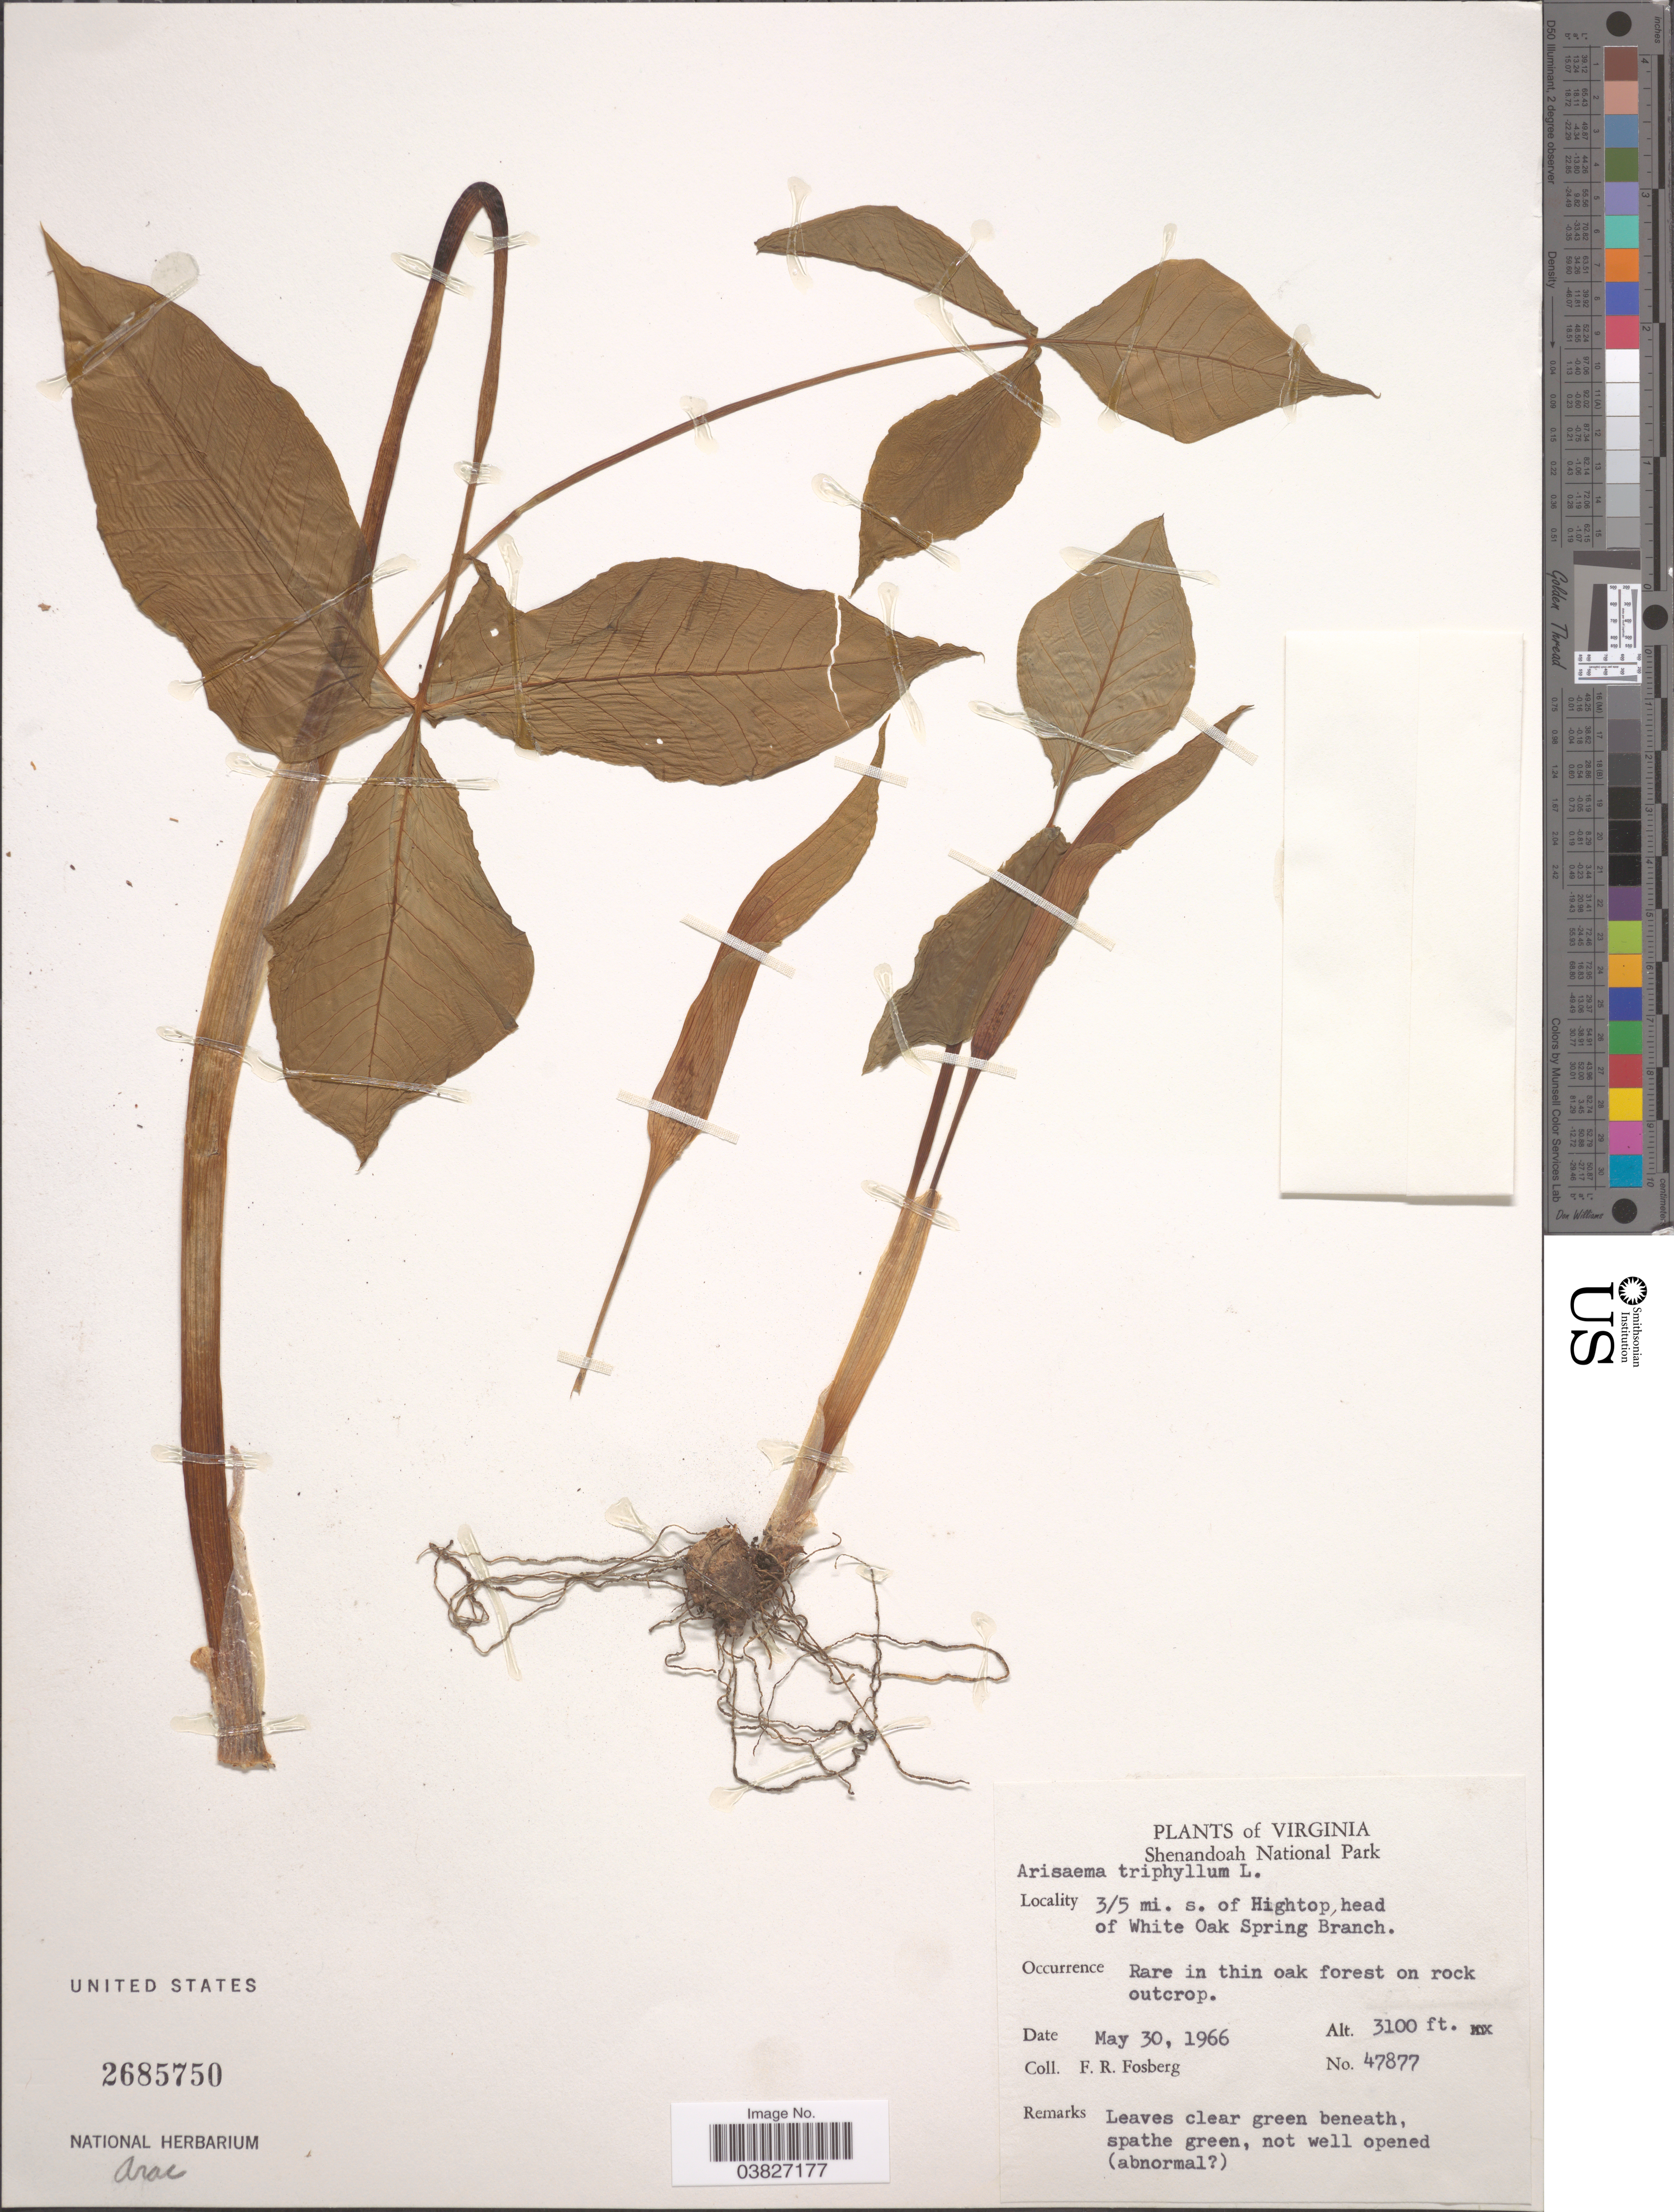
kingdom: Plantae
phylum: Tracheophyta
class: Liliopsida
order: Alismatales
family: Araceae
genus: Arisaema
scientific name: Arisaema triphyllum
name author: (L.) Schott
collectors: F. R. Fosberg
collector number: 47877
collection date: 1966-05-30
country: United States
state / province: Virginia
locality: Shenandoah National Park. 3/5 mi. s. of Hightop, head of White Oak Spring Branch.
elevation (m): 945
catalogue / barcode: US 2685750